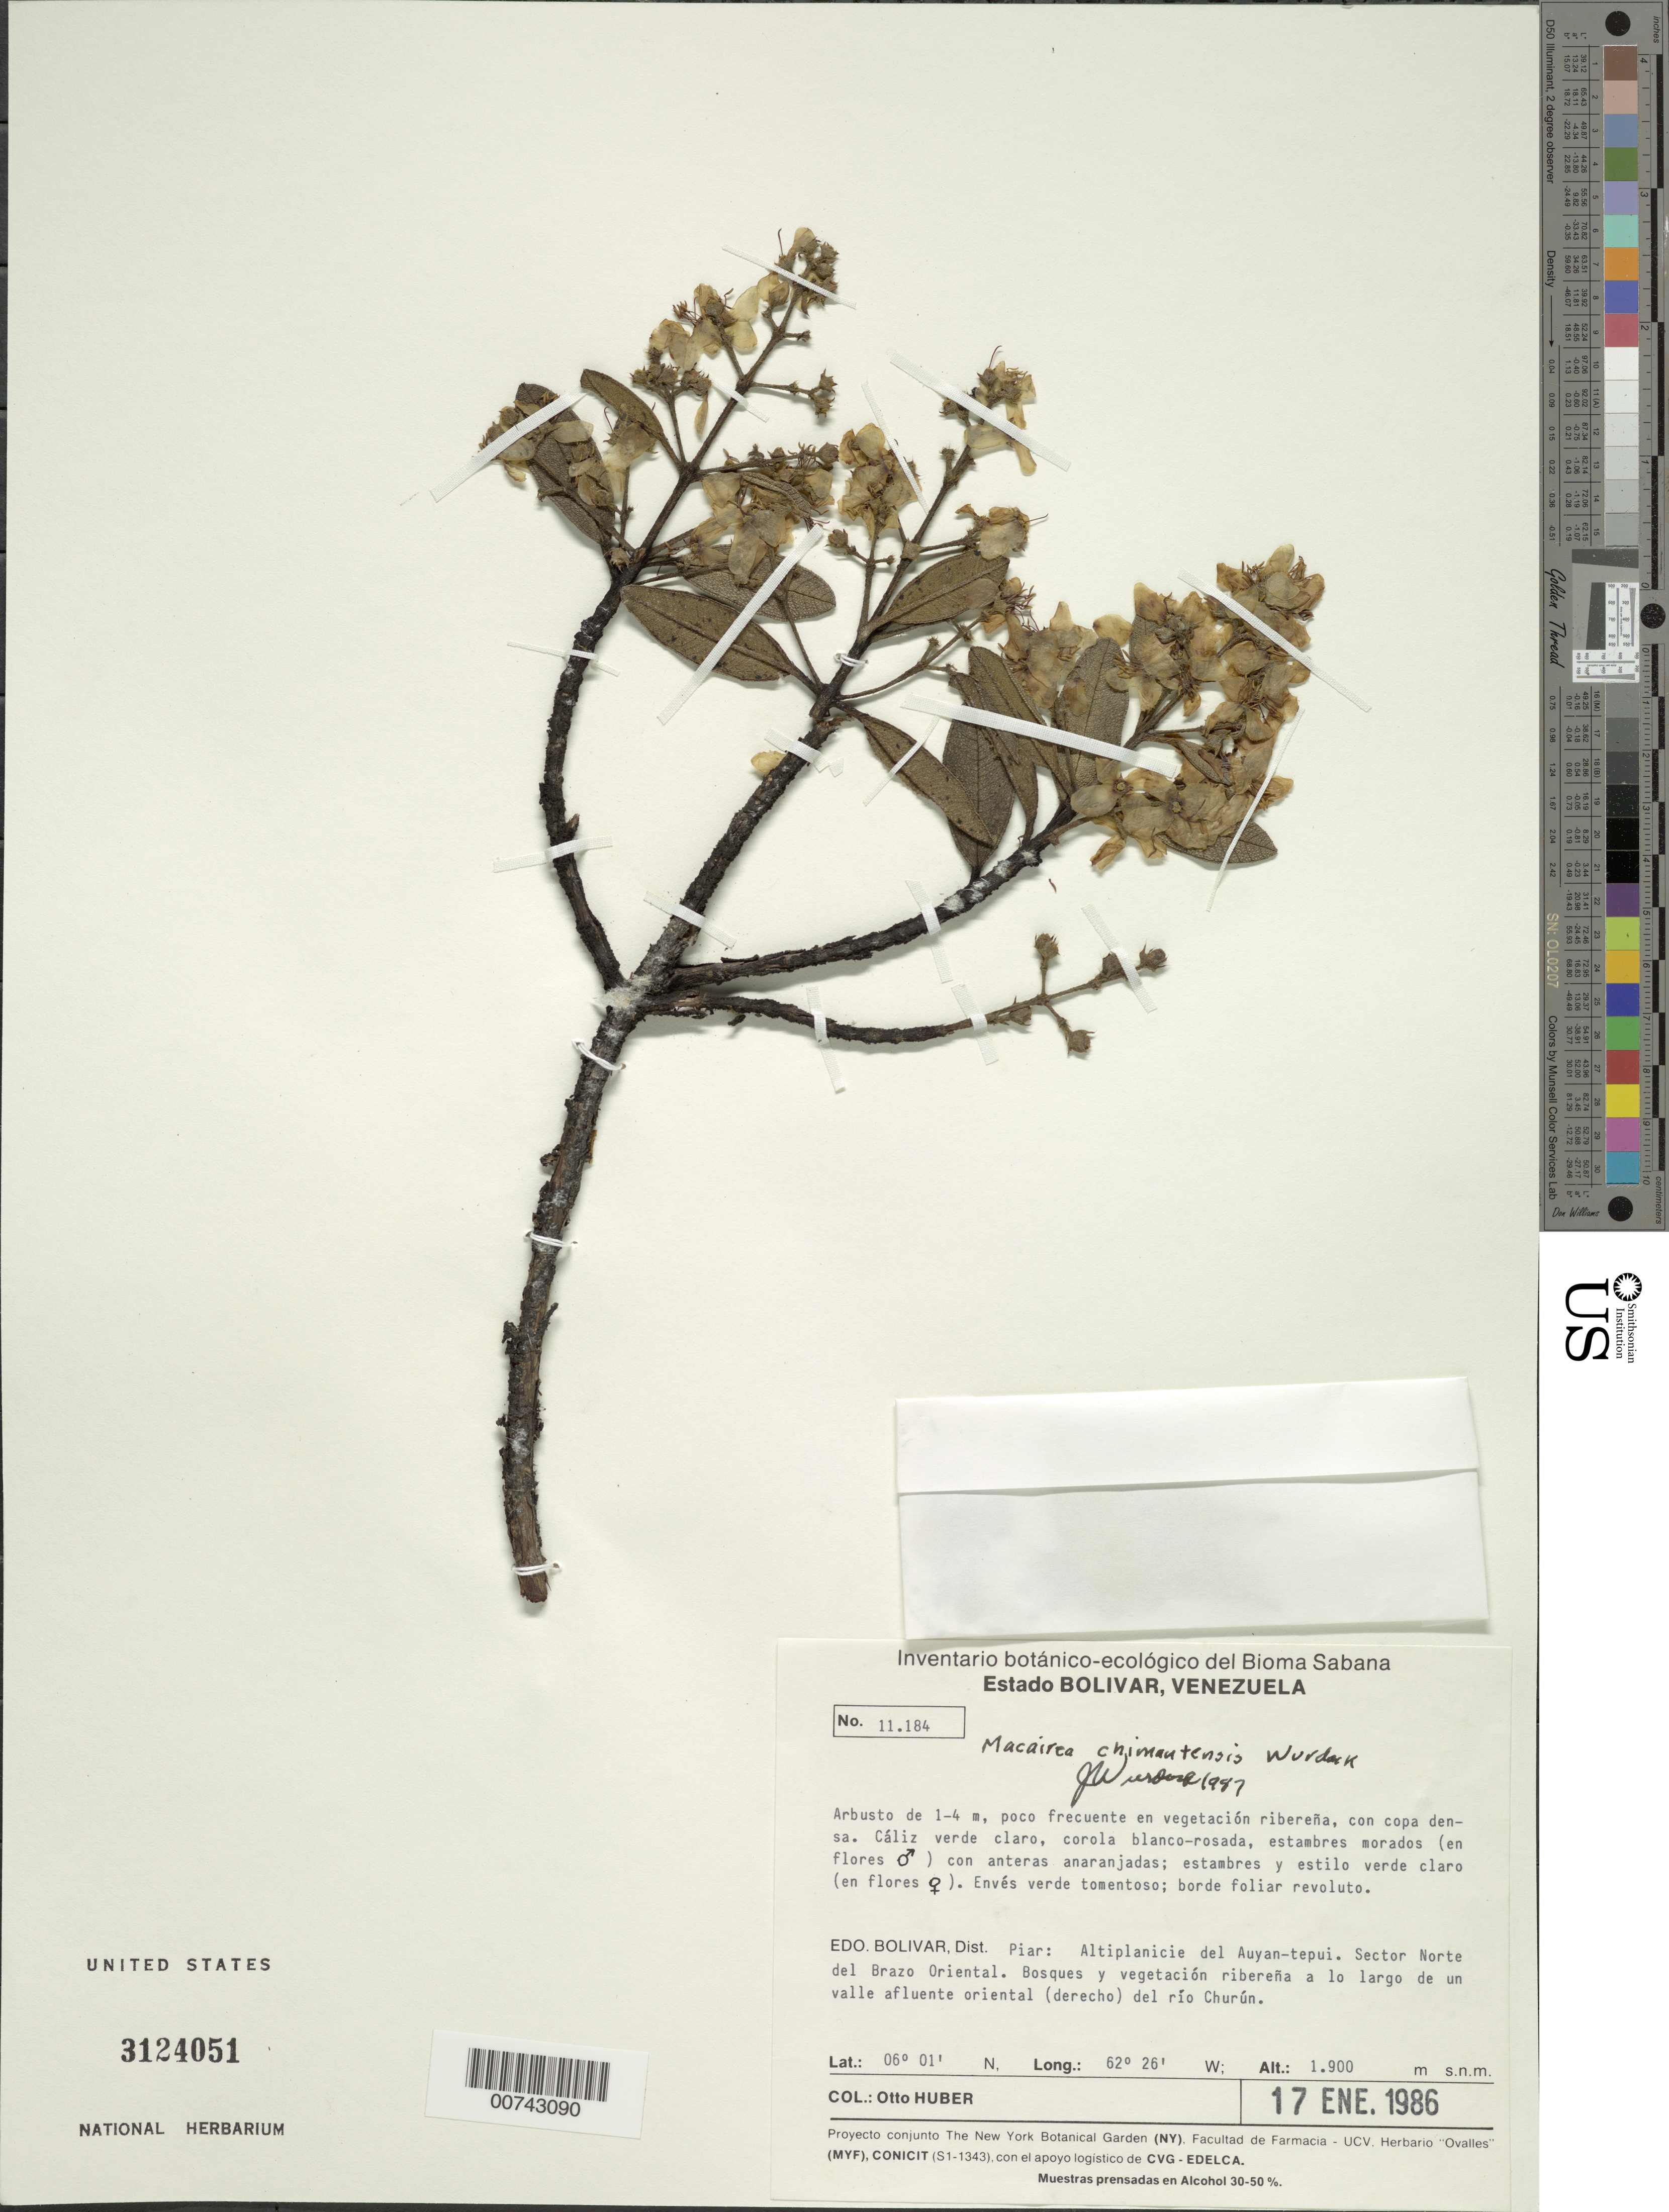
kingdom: Plantae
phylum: Tracheophyta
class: Magnoliopsida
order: Myrtales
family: Melastomataceae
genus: Macairea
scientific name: Macairea chimantensis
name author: Wurdack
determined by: Wurdack, John J., (US), US (UNITED STATES)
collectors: O. Huber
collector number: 11184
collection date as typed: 17-Jan-86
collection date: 1986-01-17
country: Venezuela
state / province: Bolívar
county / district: Piar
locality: Auyan-tepuí, sector norte del Brazo Oriental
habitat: Vegetacion riberena; bosques y vegetación riberna a lo largo de un valle afluente oriental (derecho) del rio Churun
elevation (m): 1900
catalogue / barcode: US 3124051